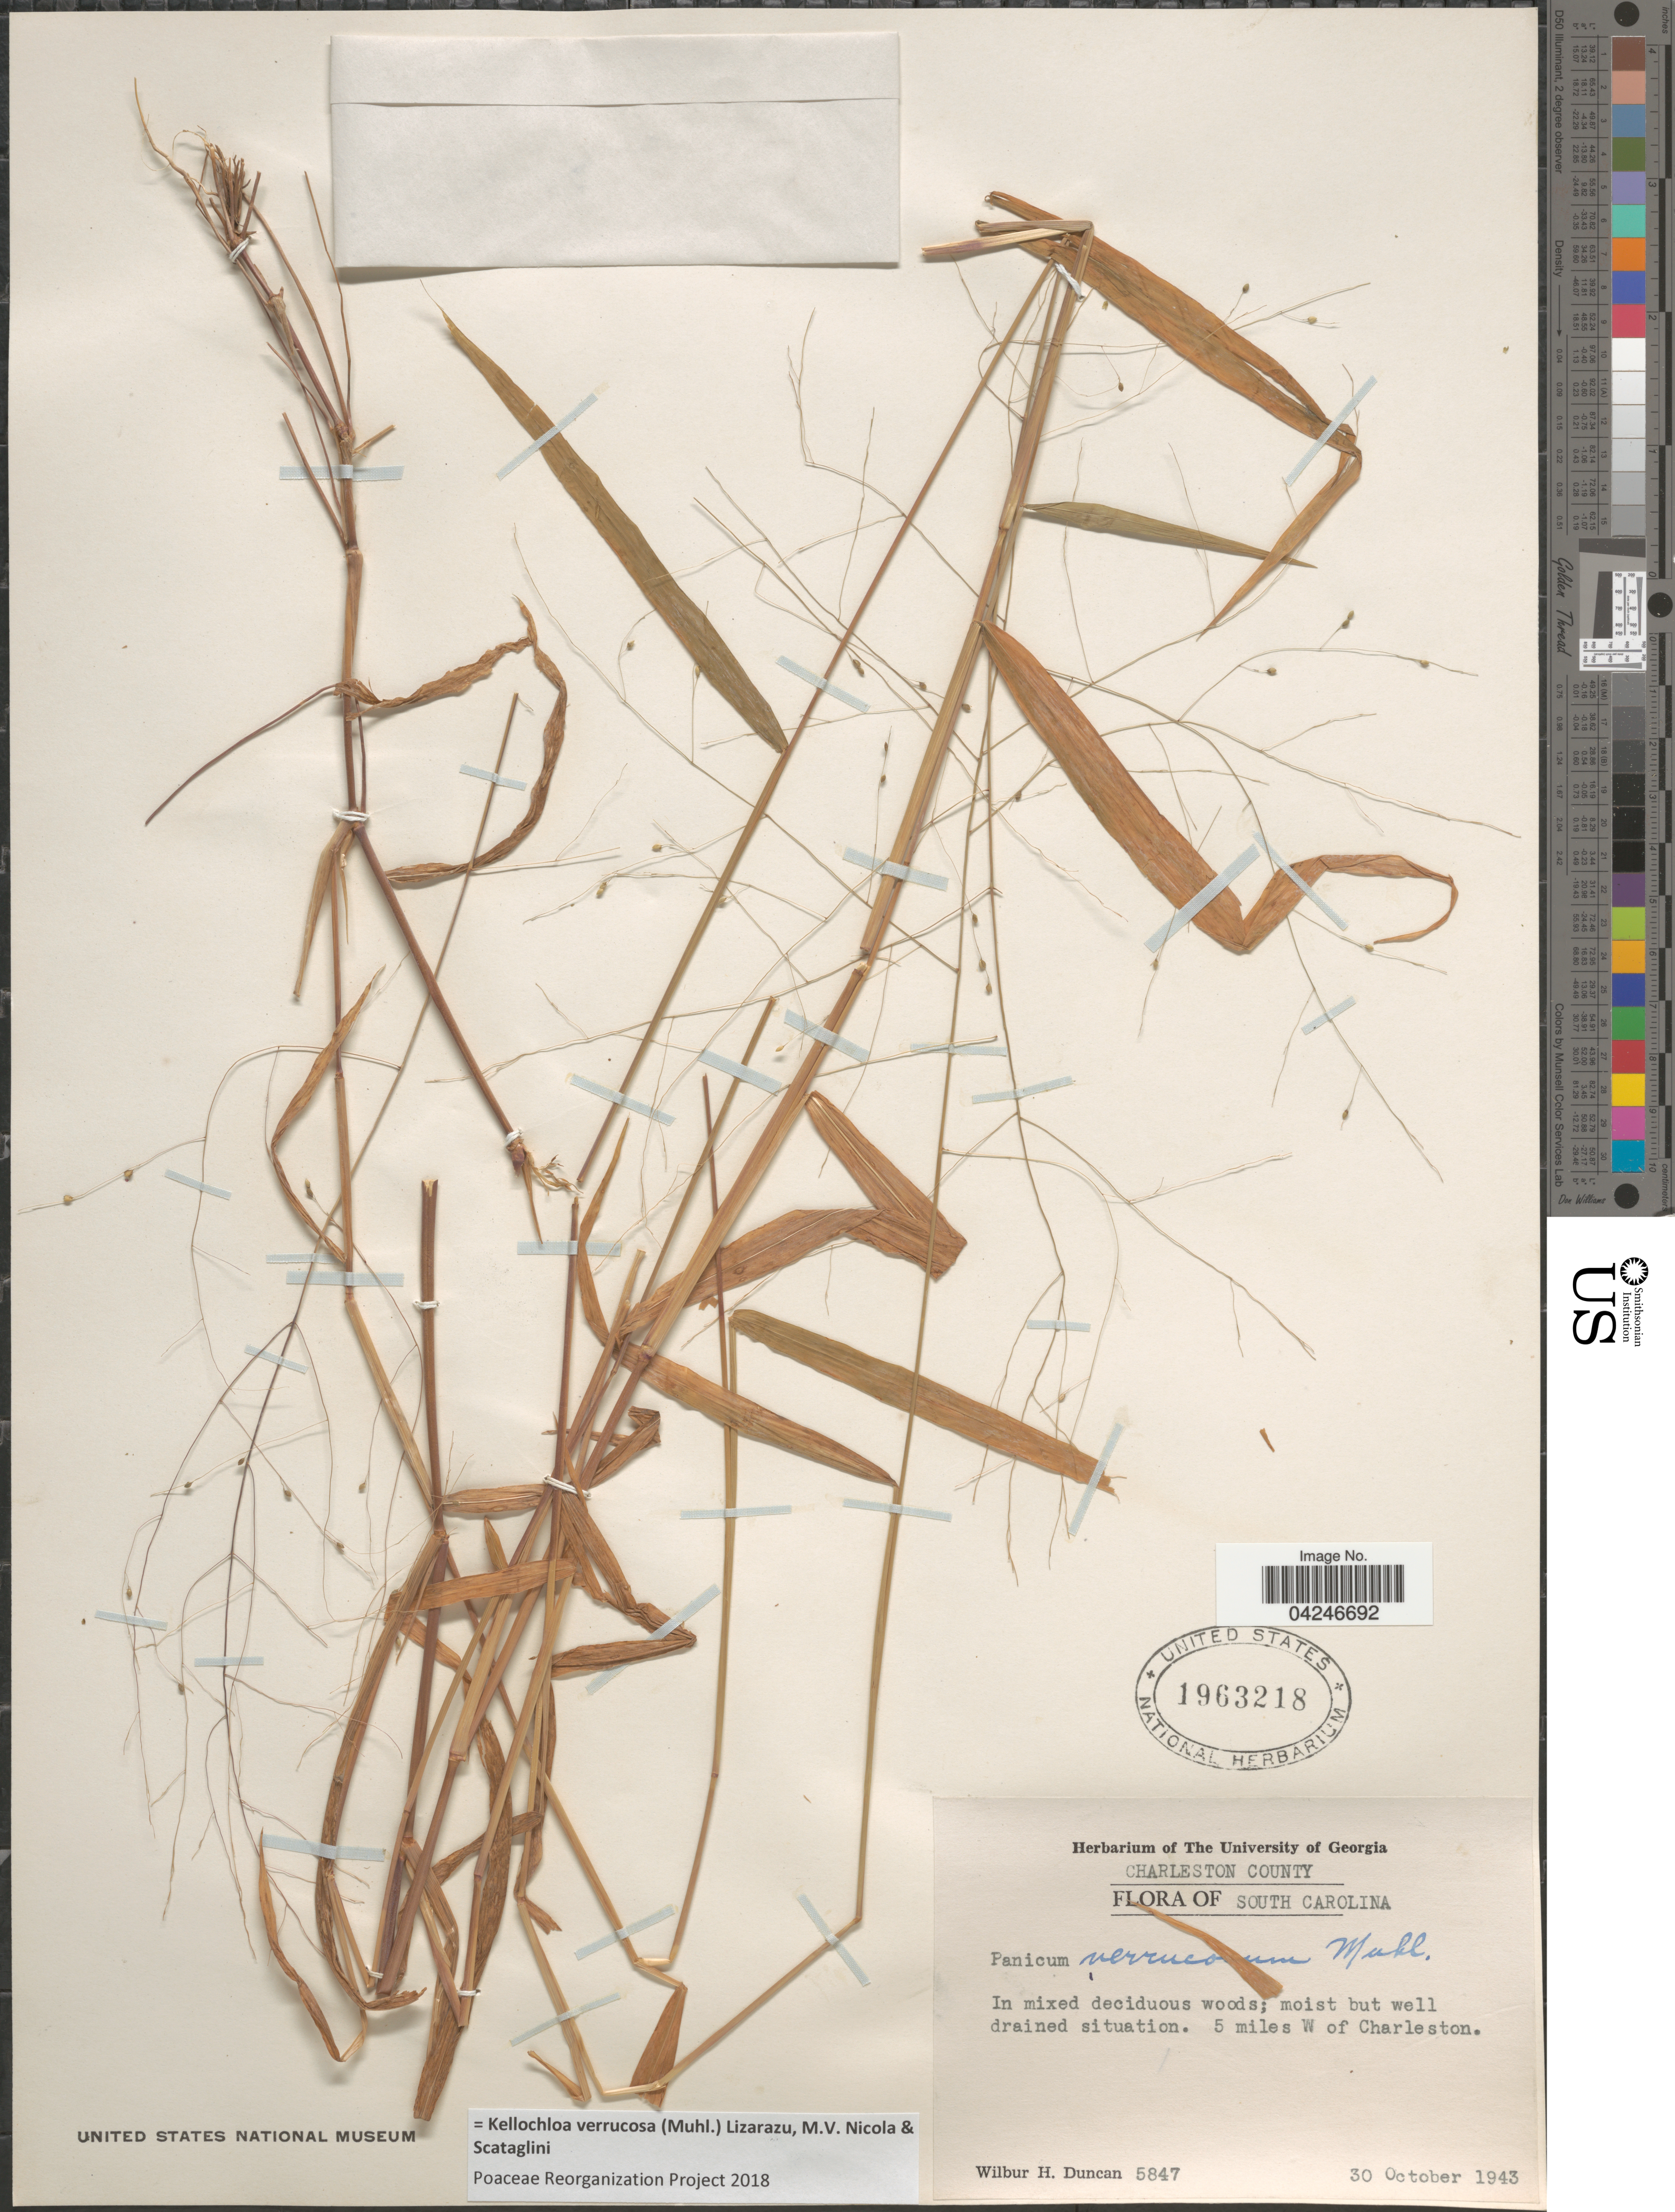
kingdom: Plantae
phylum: Tracheophyta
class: Liliopsida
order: Poales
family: Poaceae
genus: Kellochloa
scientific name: Kellochloa verrucosa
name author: (Muhl.) Lizarazu et al.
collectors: W. H. Duncan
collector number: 5847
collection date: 1943-10-30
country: United States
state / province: South Carolina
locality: Charleston County. 5 miles W of Charleston.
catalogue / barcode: US 1963218